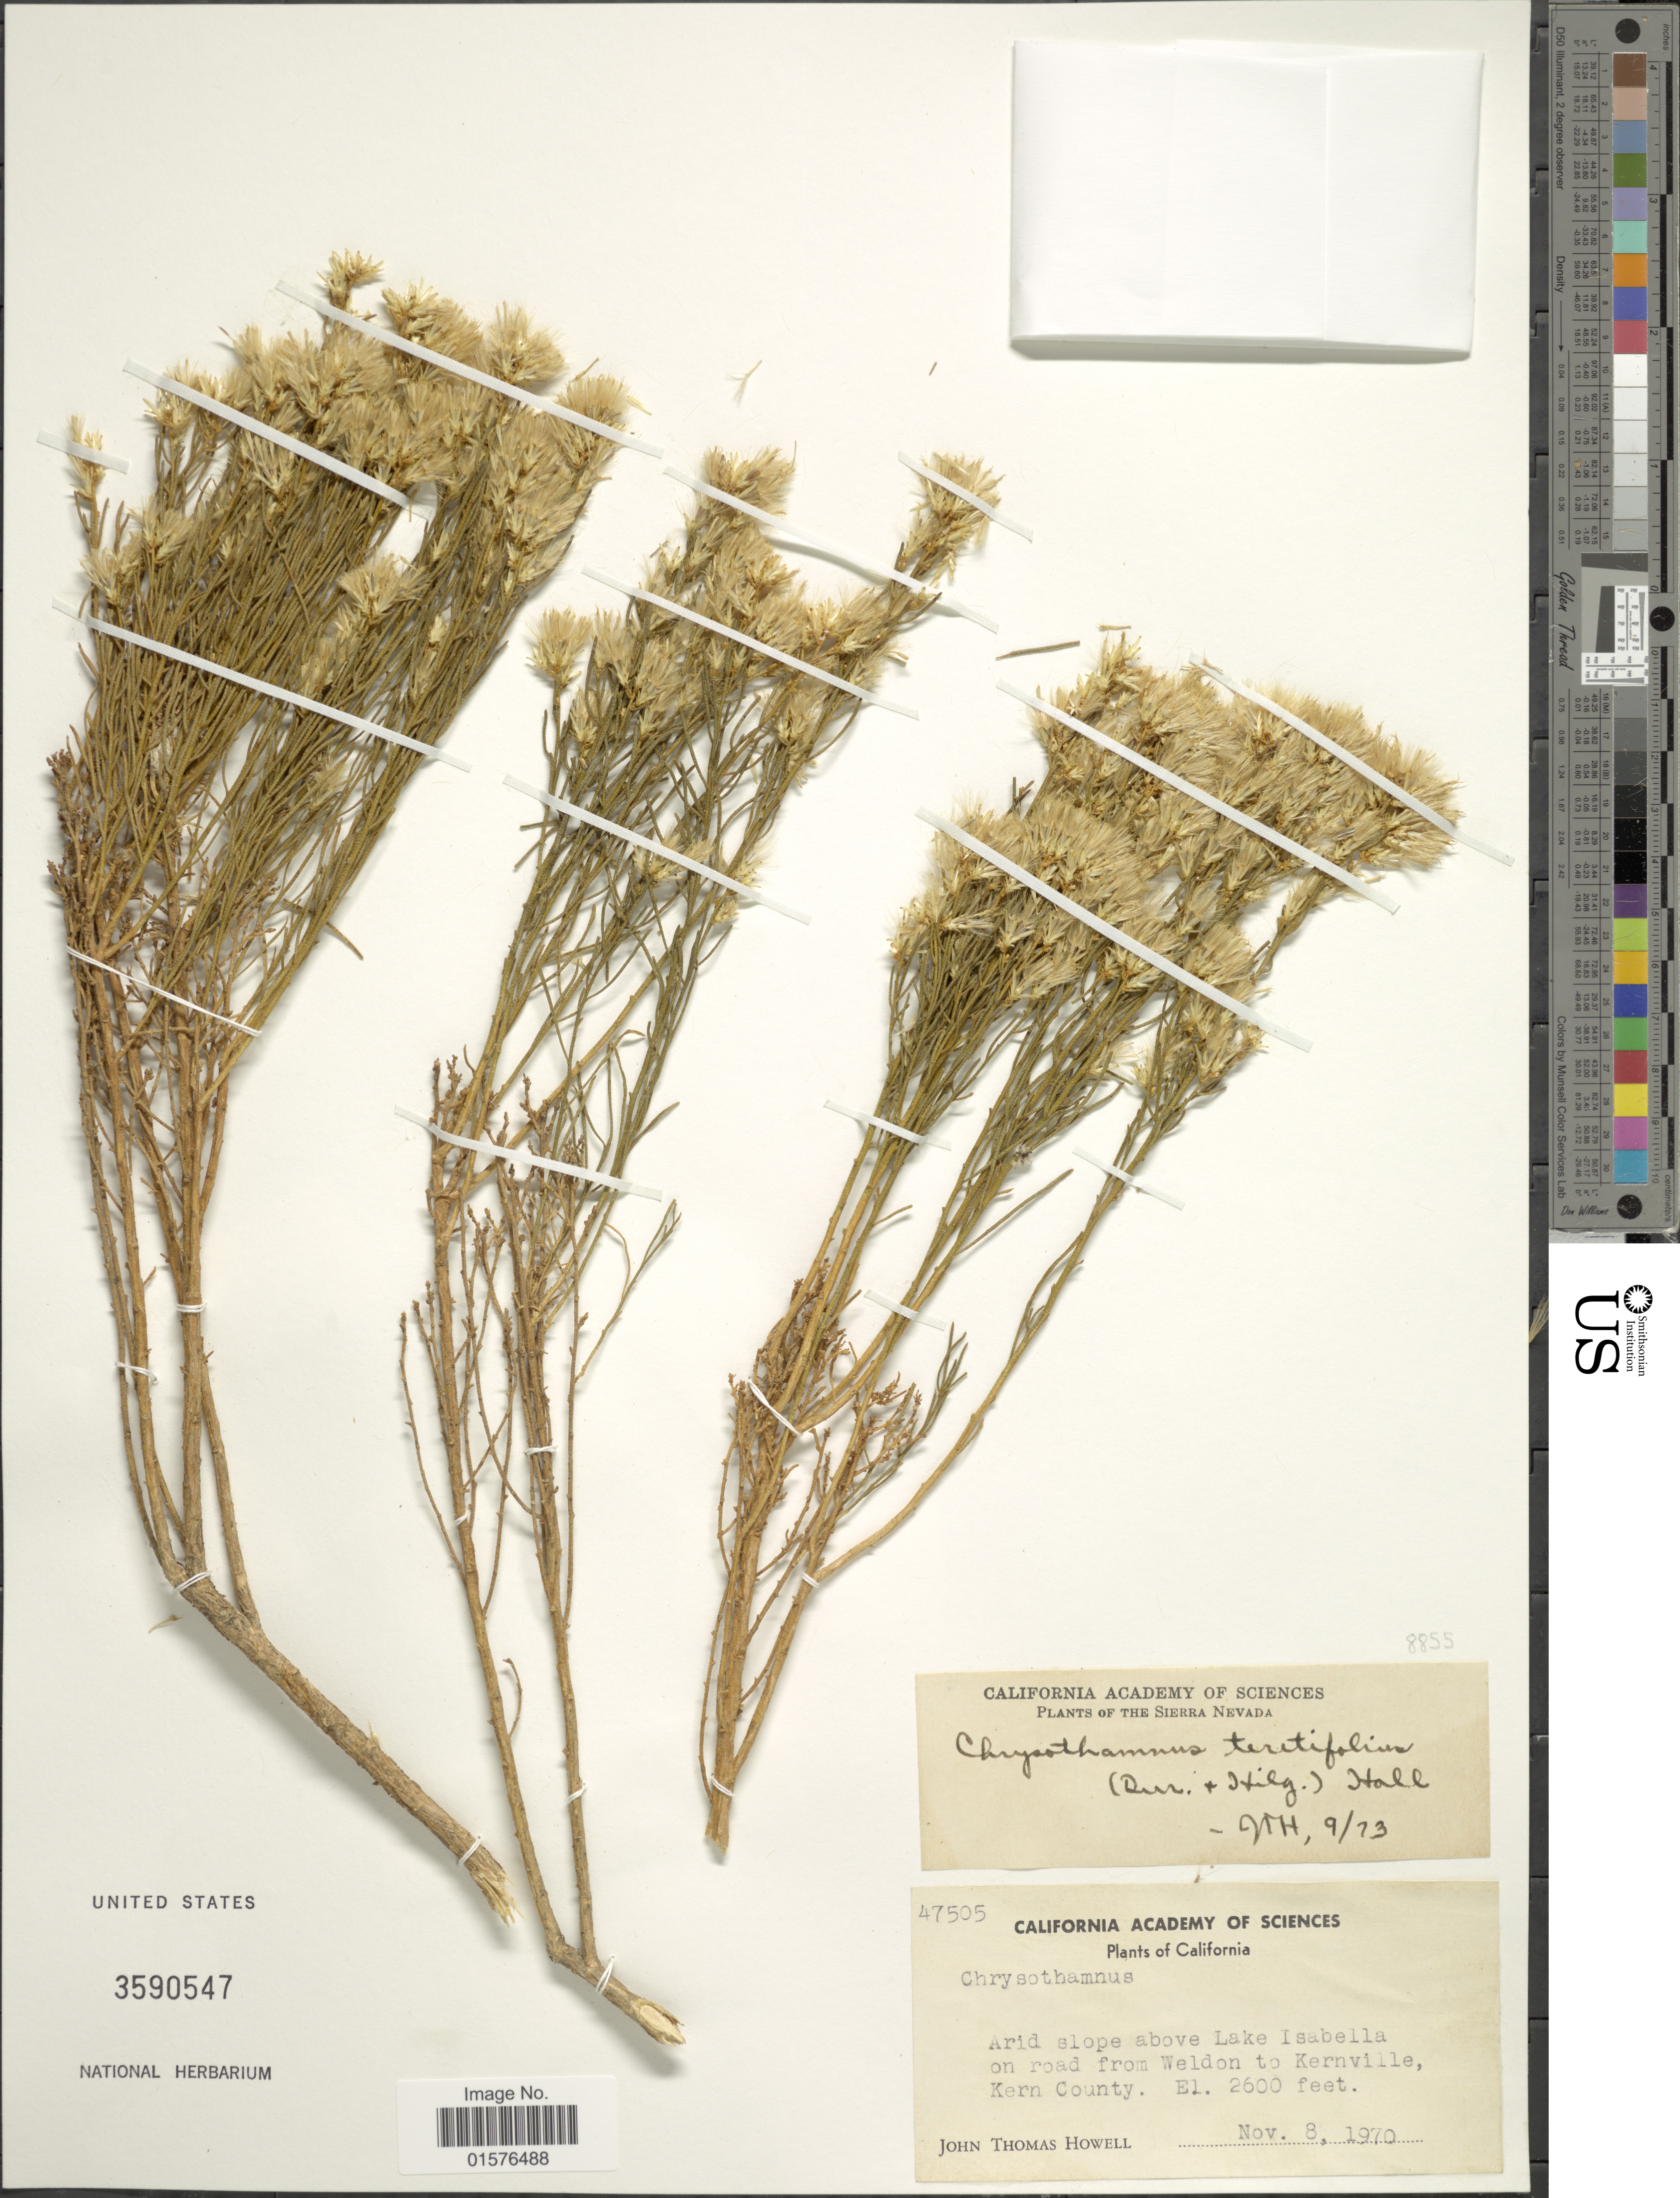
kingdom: Plantae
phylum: Tracheophyta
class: Magnoliopsida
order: Asterales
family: Asteraceae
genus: Ericameria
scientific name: Ericameria teretifolia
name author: (Durand & Hilg.) Jeps.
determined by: Urbatsch, Lowell E., Curator (LSU), Louisiana State University (UNITED STATES)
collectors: J. T. Howell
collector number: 47505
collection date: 1970-11-08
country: United States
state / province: California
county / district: Kern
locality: Arid slope above Lake Isabella on road from Weldon to Kernville, Kern County.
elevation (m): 792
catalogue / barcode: US 3590547